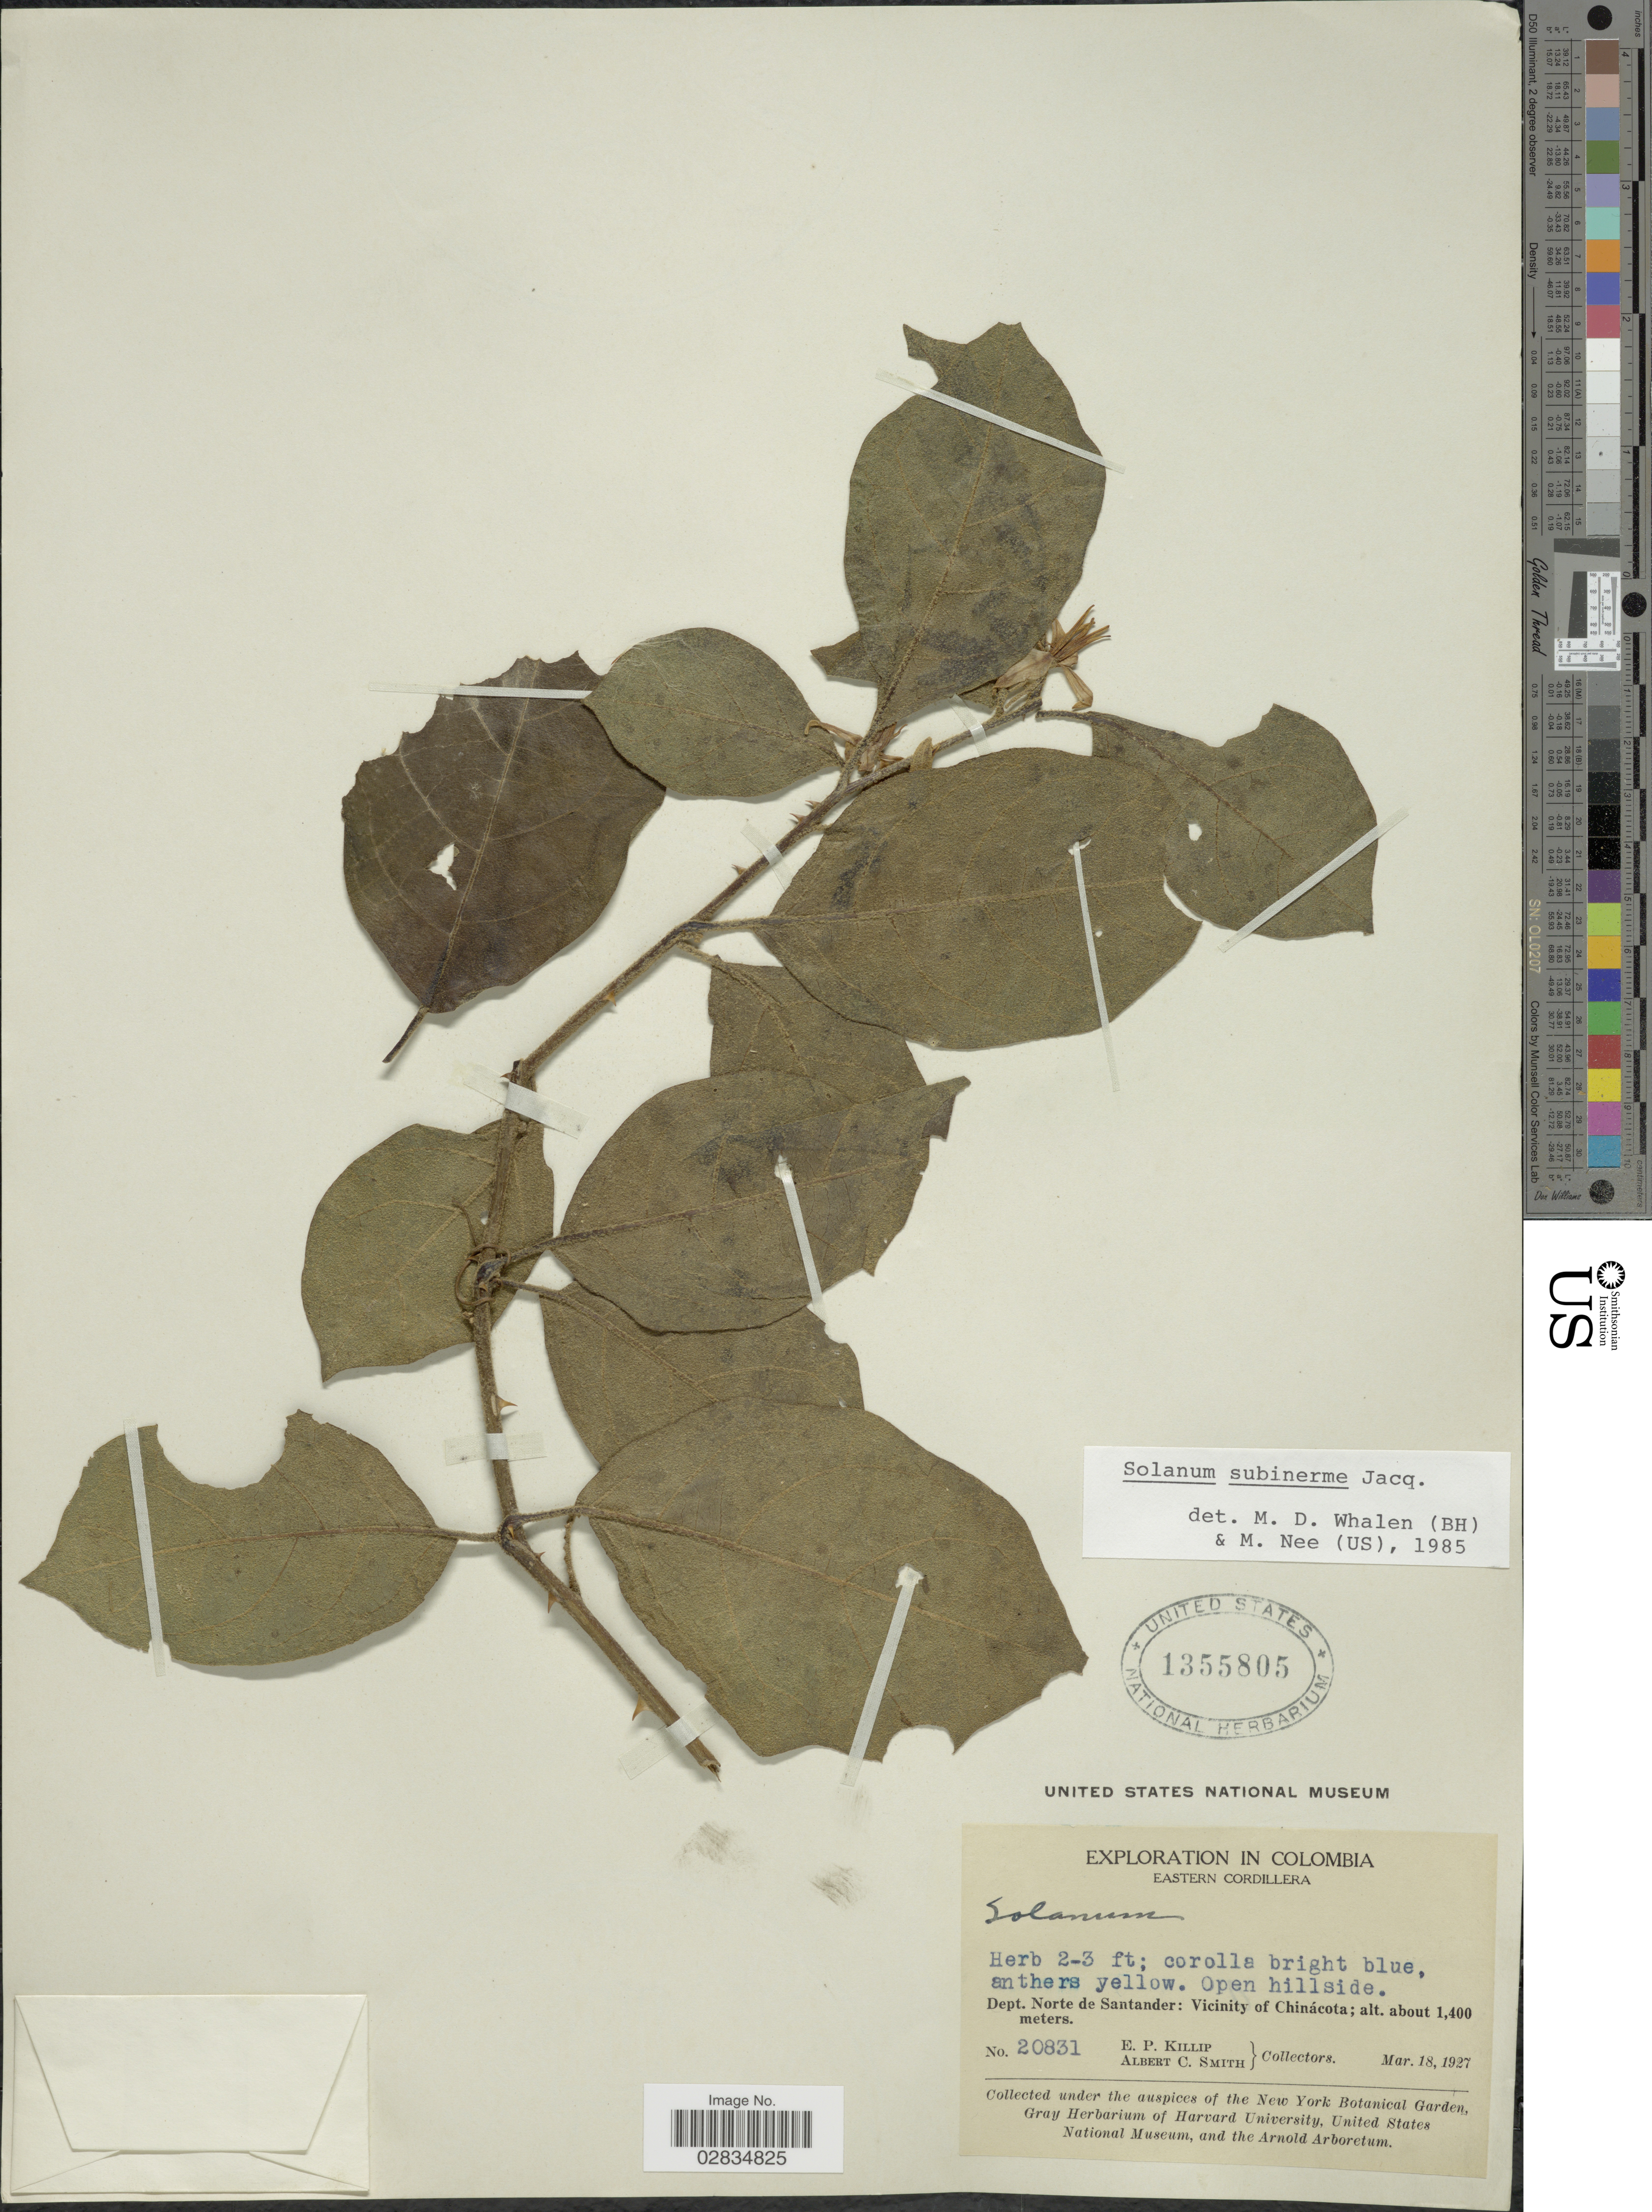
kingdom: Plantae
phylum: Tracheophyta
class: Magnoliopsida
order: Solanales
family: Solanaceae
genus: Solanum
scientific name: Solanum subinerme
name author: Jacq.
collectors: E. P. Killip & A. C. Smith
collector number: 20831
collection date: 1927-03-18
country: Colombia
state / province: Norte de Santander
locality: Eastern Cordillera, Dept. Norte de Santander: Vicinity of Chinácota.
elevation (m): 1400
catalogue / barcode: US 1355805